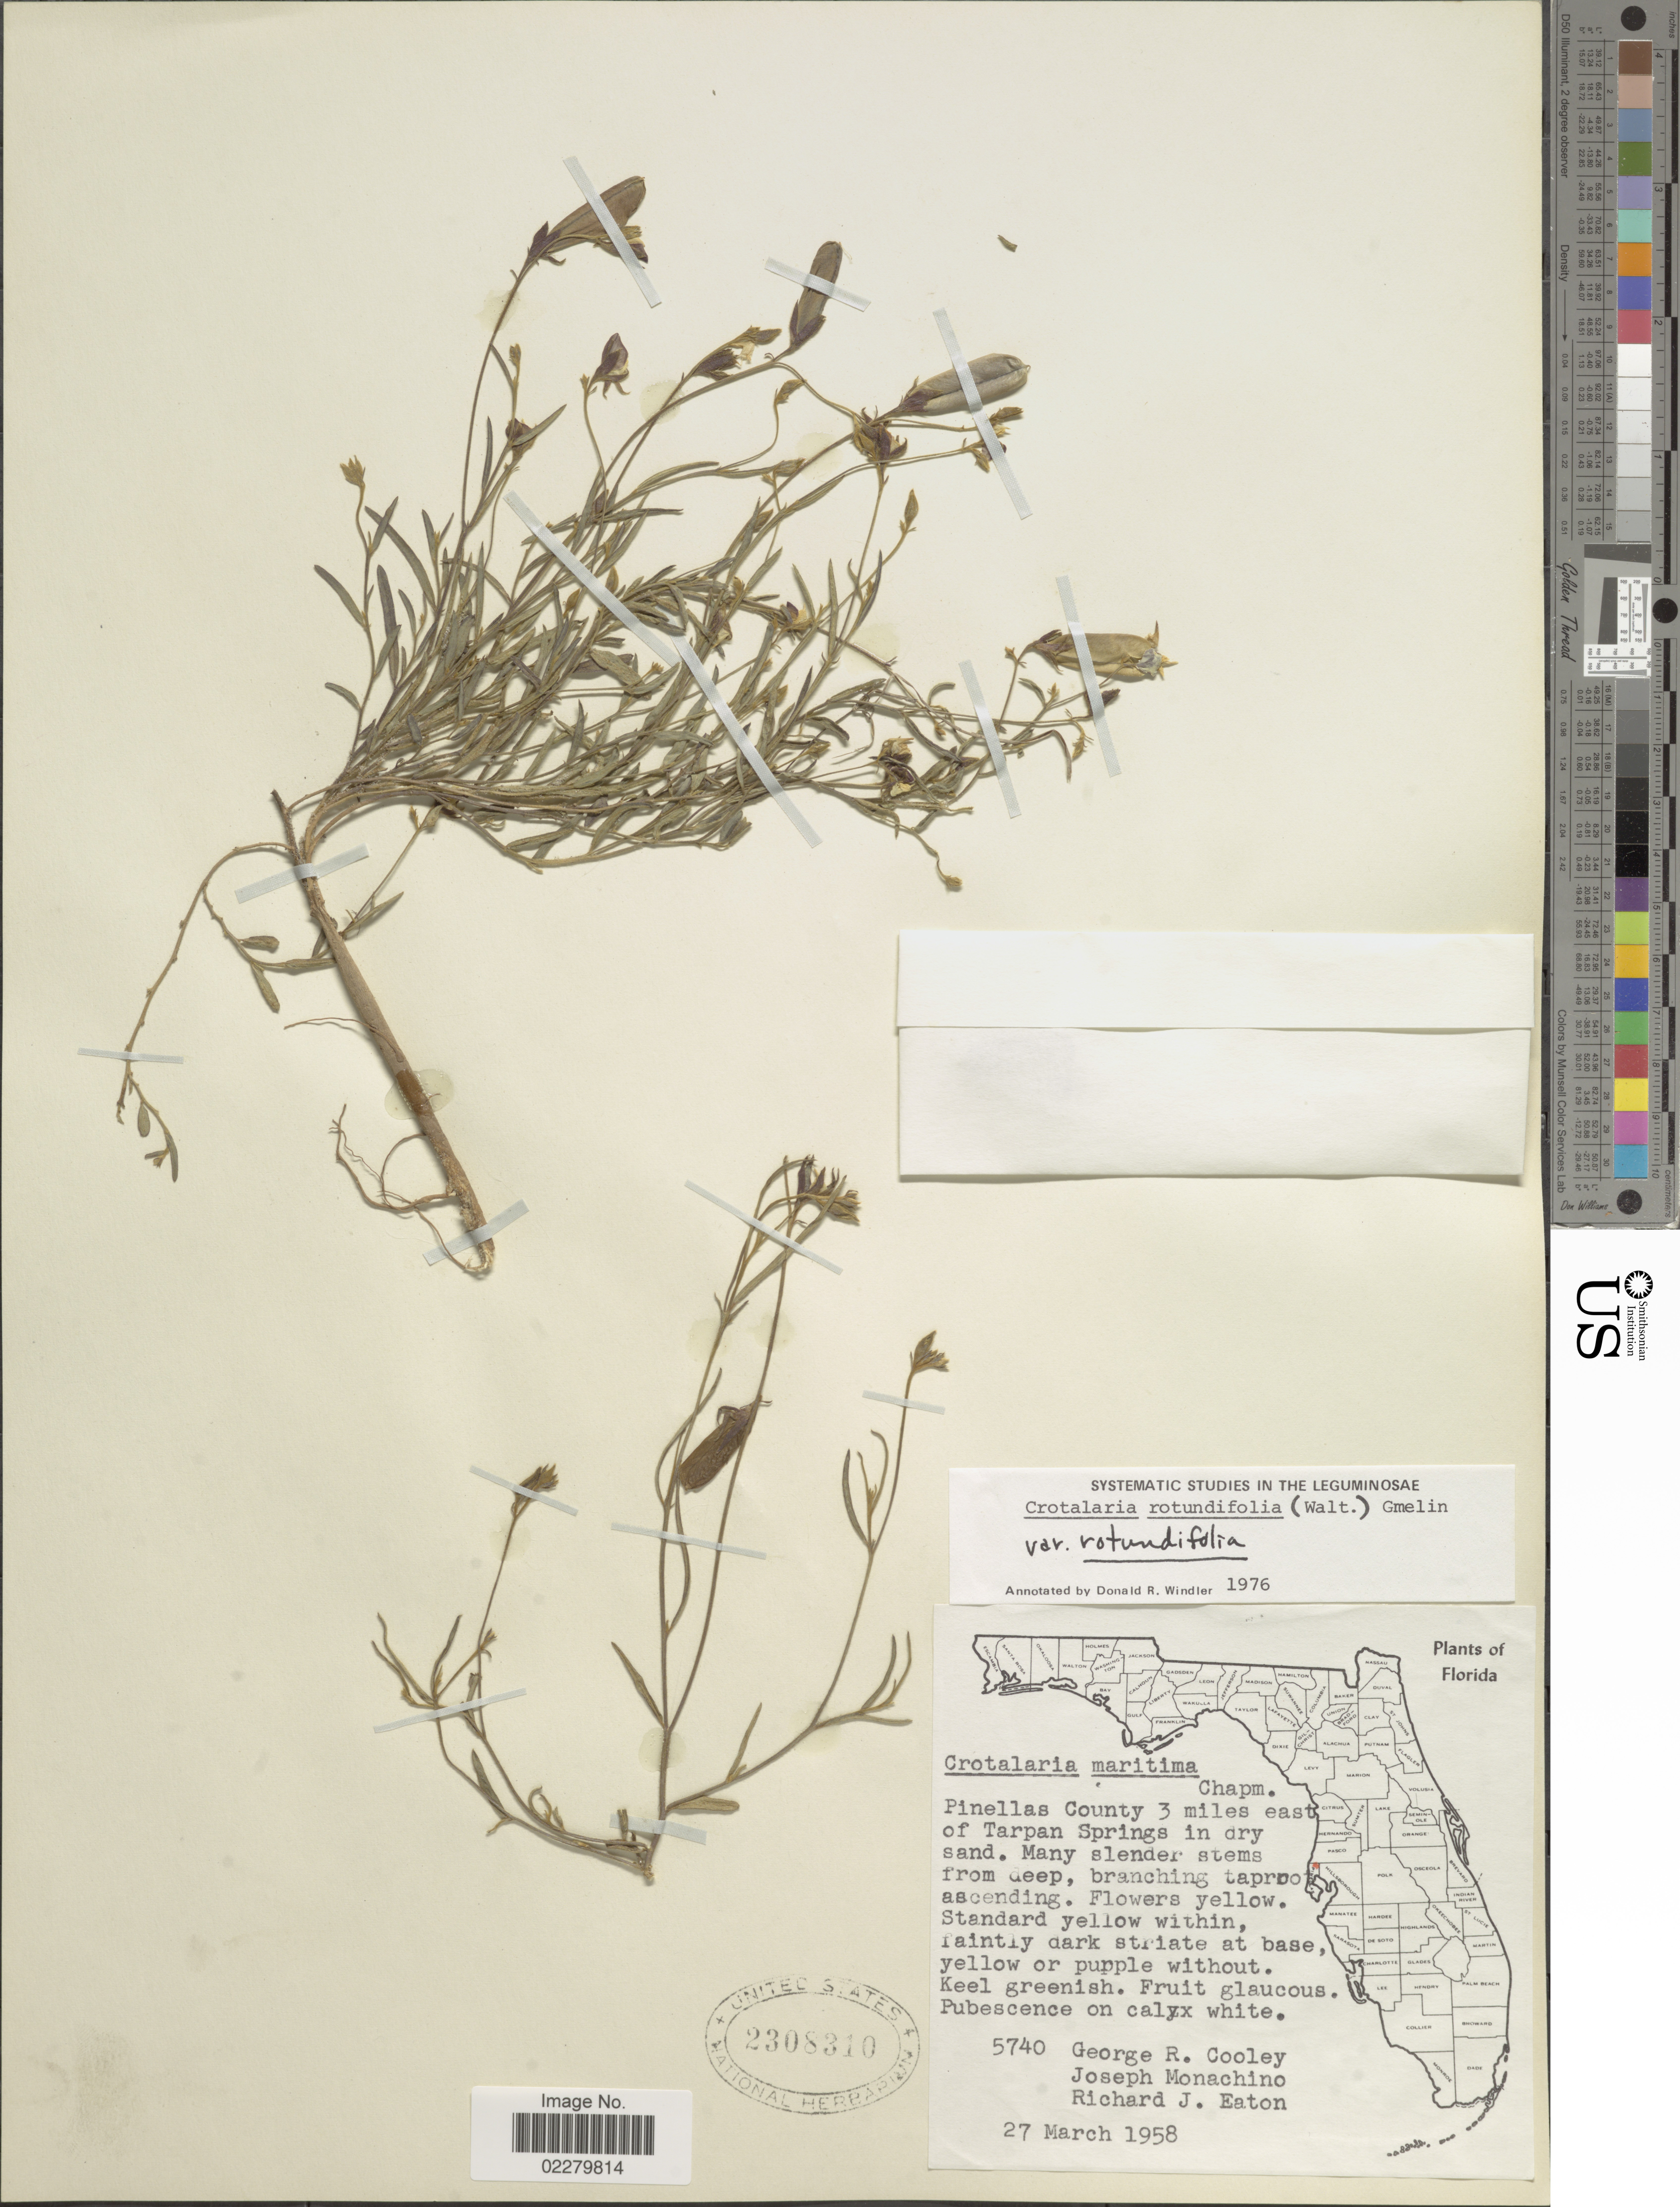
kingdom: Plantae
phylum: Tracheophyta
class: Magnoliopsida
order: Fabales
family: Fabaceae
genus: Crotalaria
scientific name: Crotalaria rotundifolia var. rotundifolia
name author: (Walter) J.F. Gmel.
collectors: G. R. Cooley, J. V. Monachino & R. J. Eaton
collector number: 5740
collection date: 1958-03-27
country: United States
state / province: Florida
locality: Pinellas County 3 miles east of Tarpan Springs in dry sand.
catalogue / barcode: US 2308310